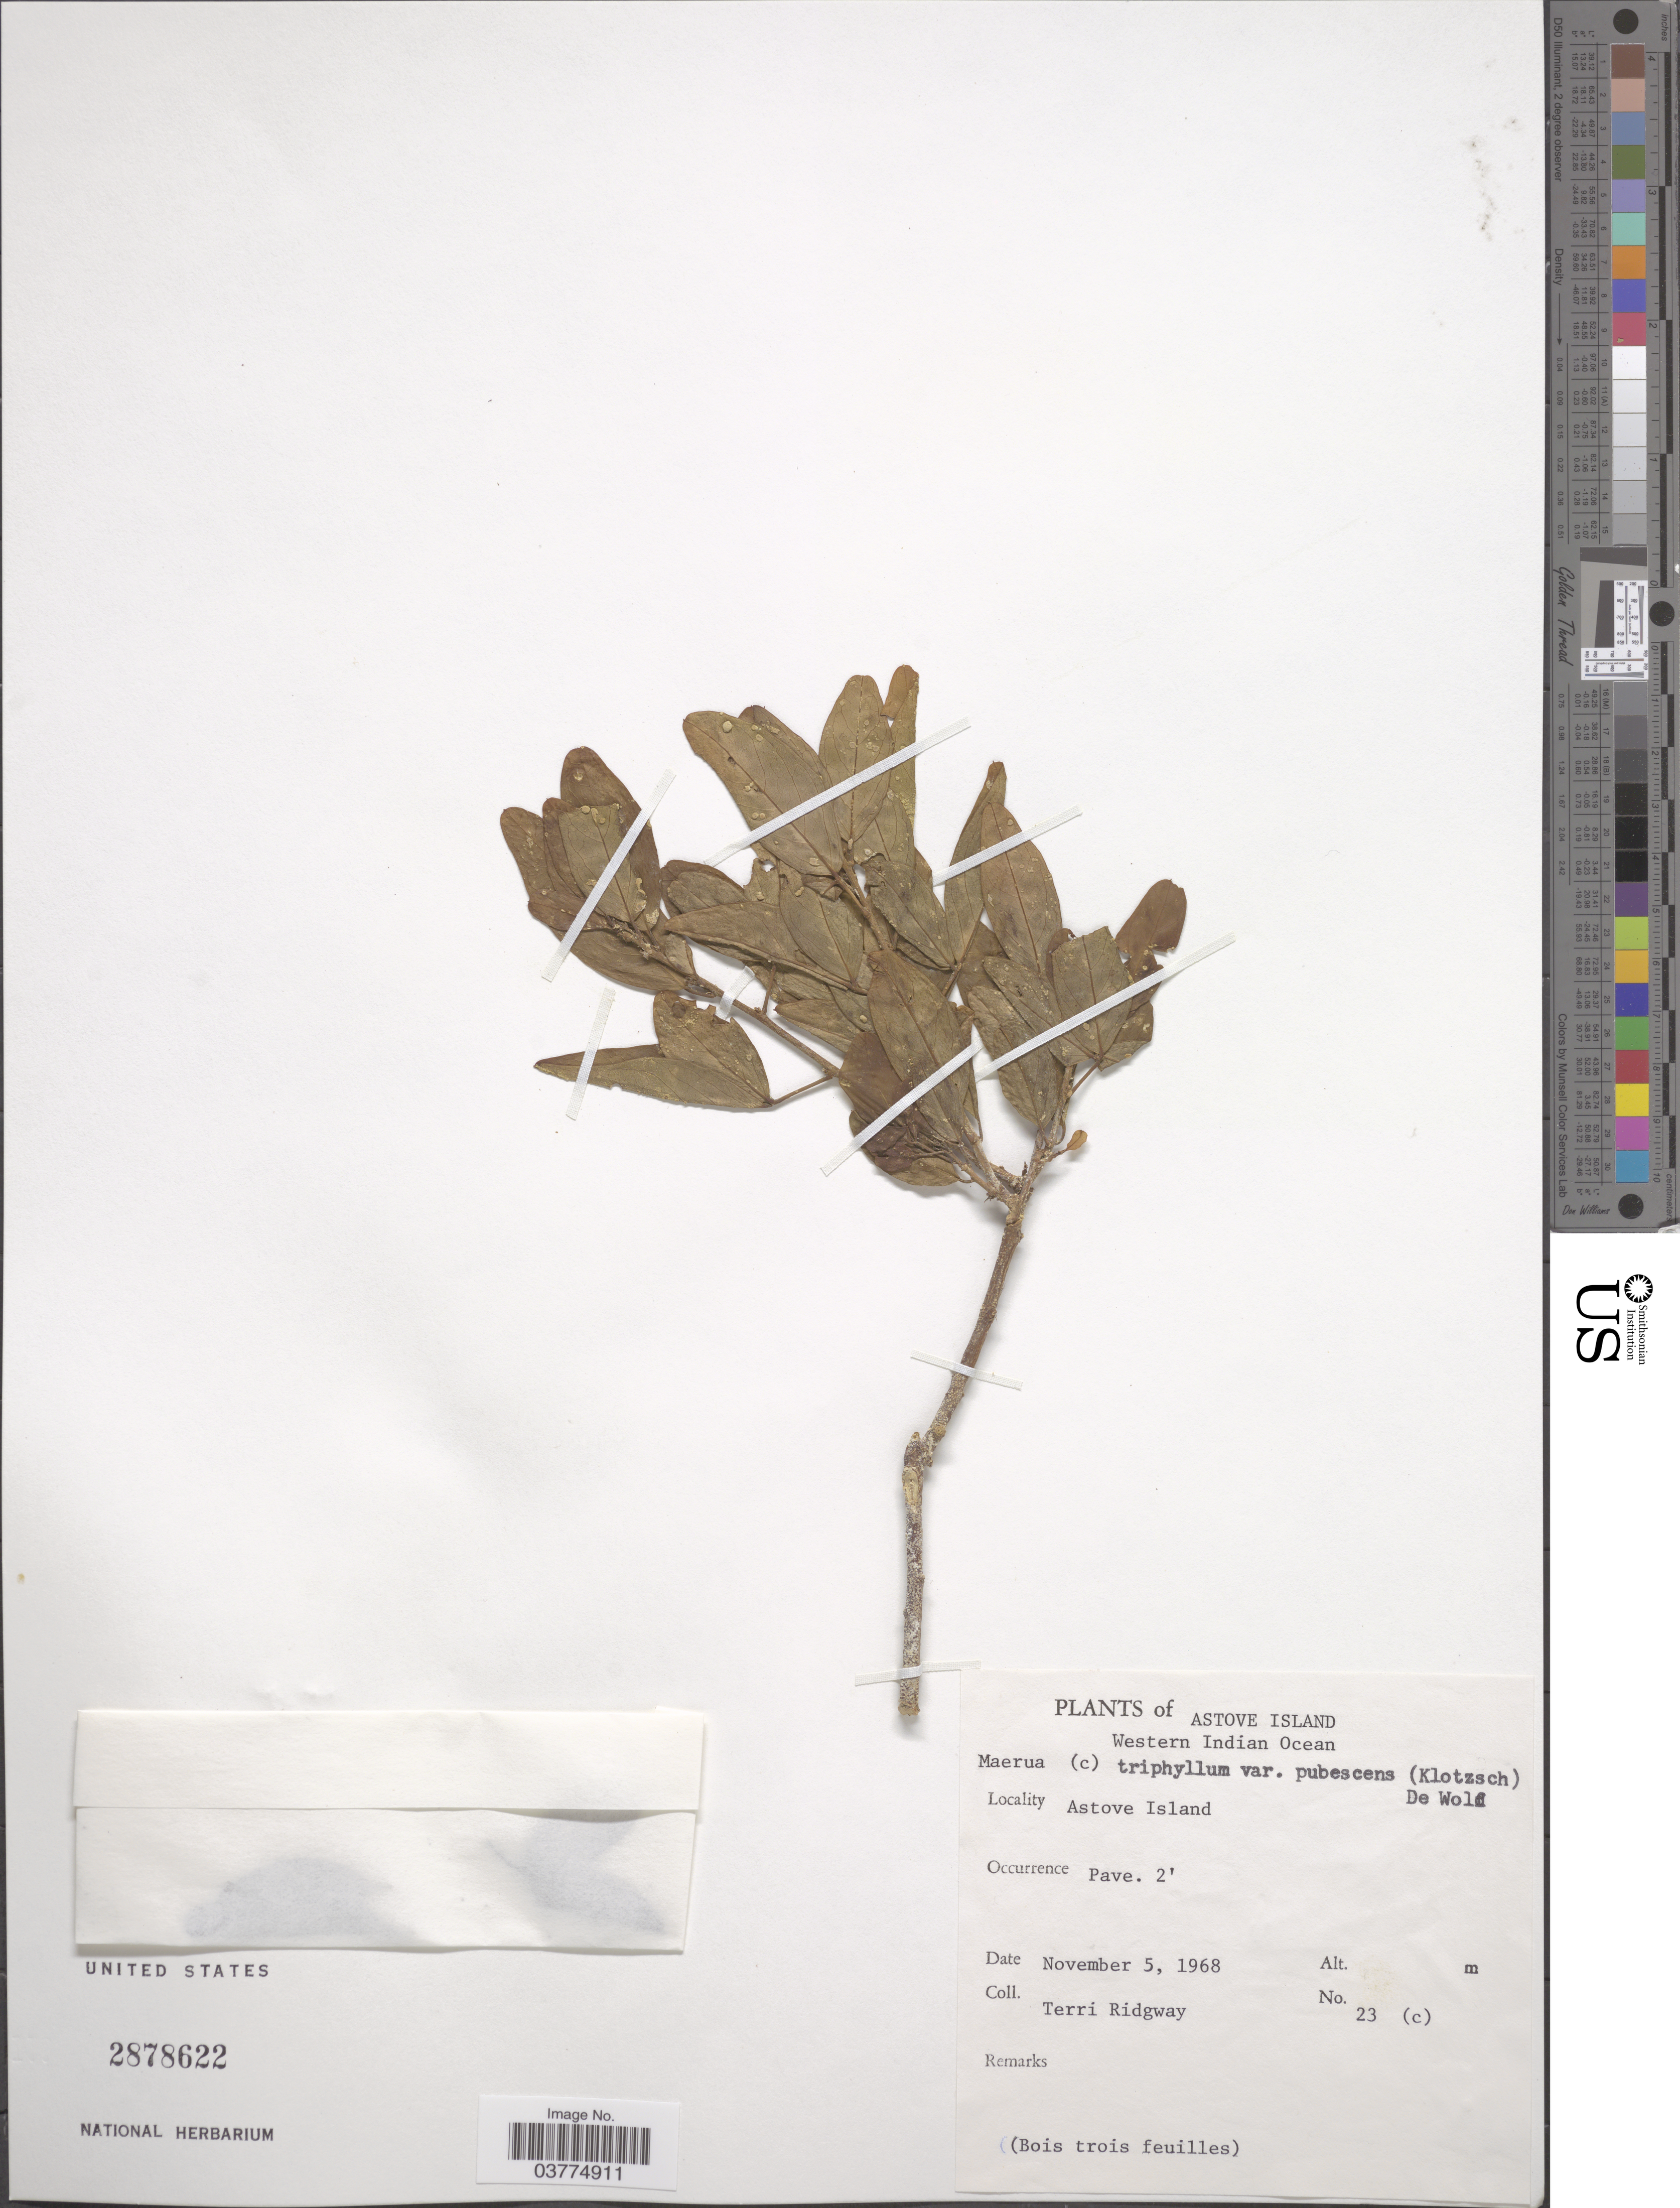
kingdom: Plantae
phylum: Tracheophyta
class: Magnoliopsida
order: Brassicales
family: Capparaceae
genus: Maerua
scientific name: Maerua triphylla var. pubescens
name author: (Klotzsch) DeWolf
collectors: T. Ridgway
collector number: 23(c)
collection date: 1968-11-05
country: Seychelles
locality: Astove Island. Western Indian Ocean. Astove Island. Pave. 2'.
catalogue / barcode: US 2878622